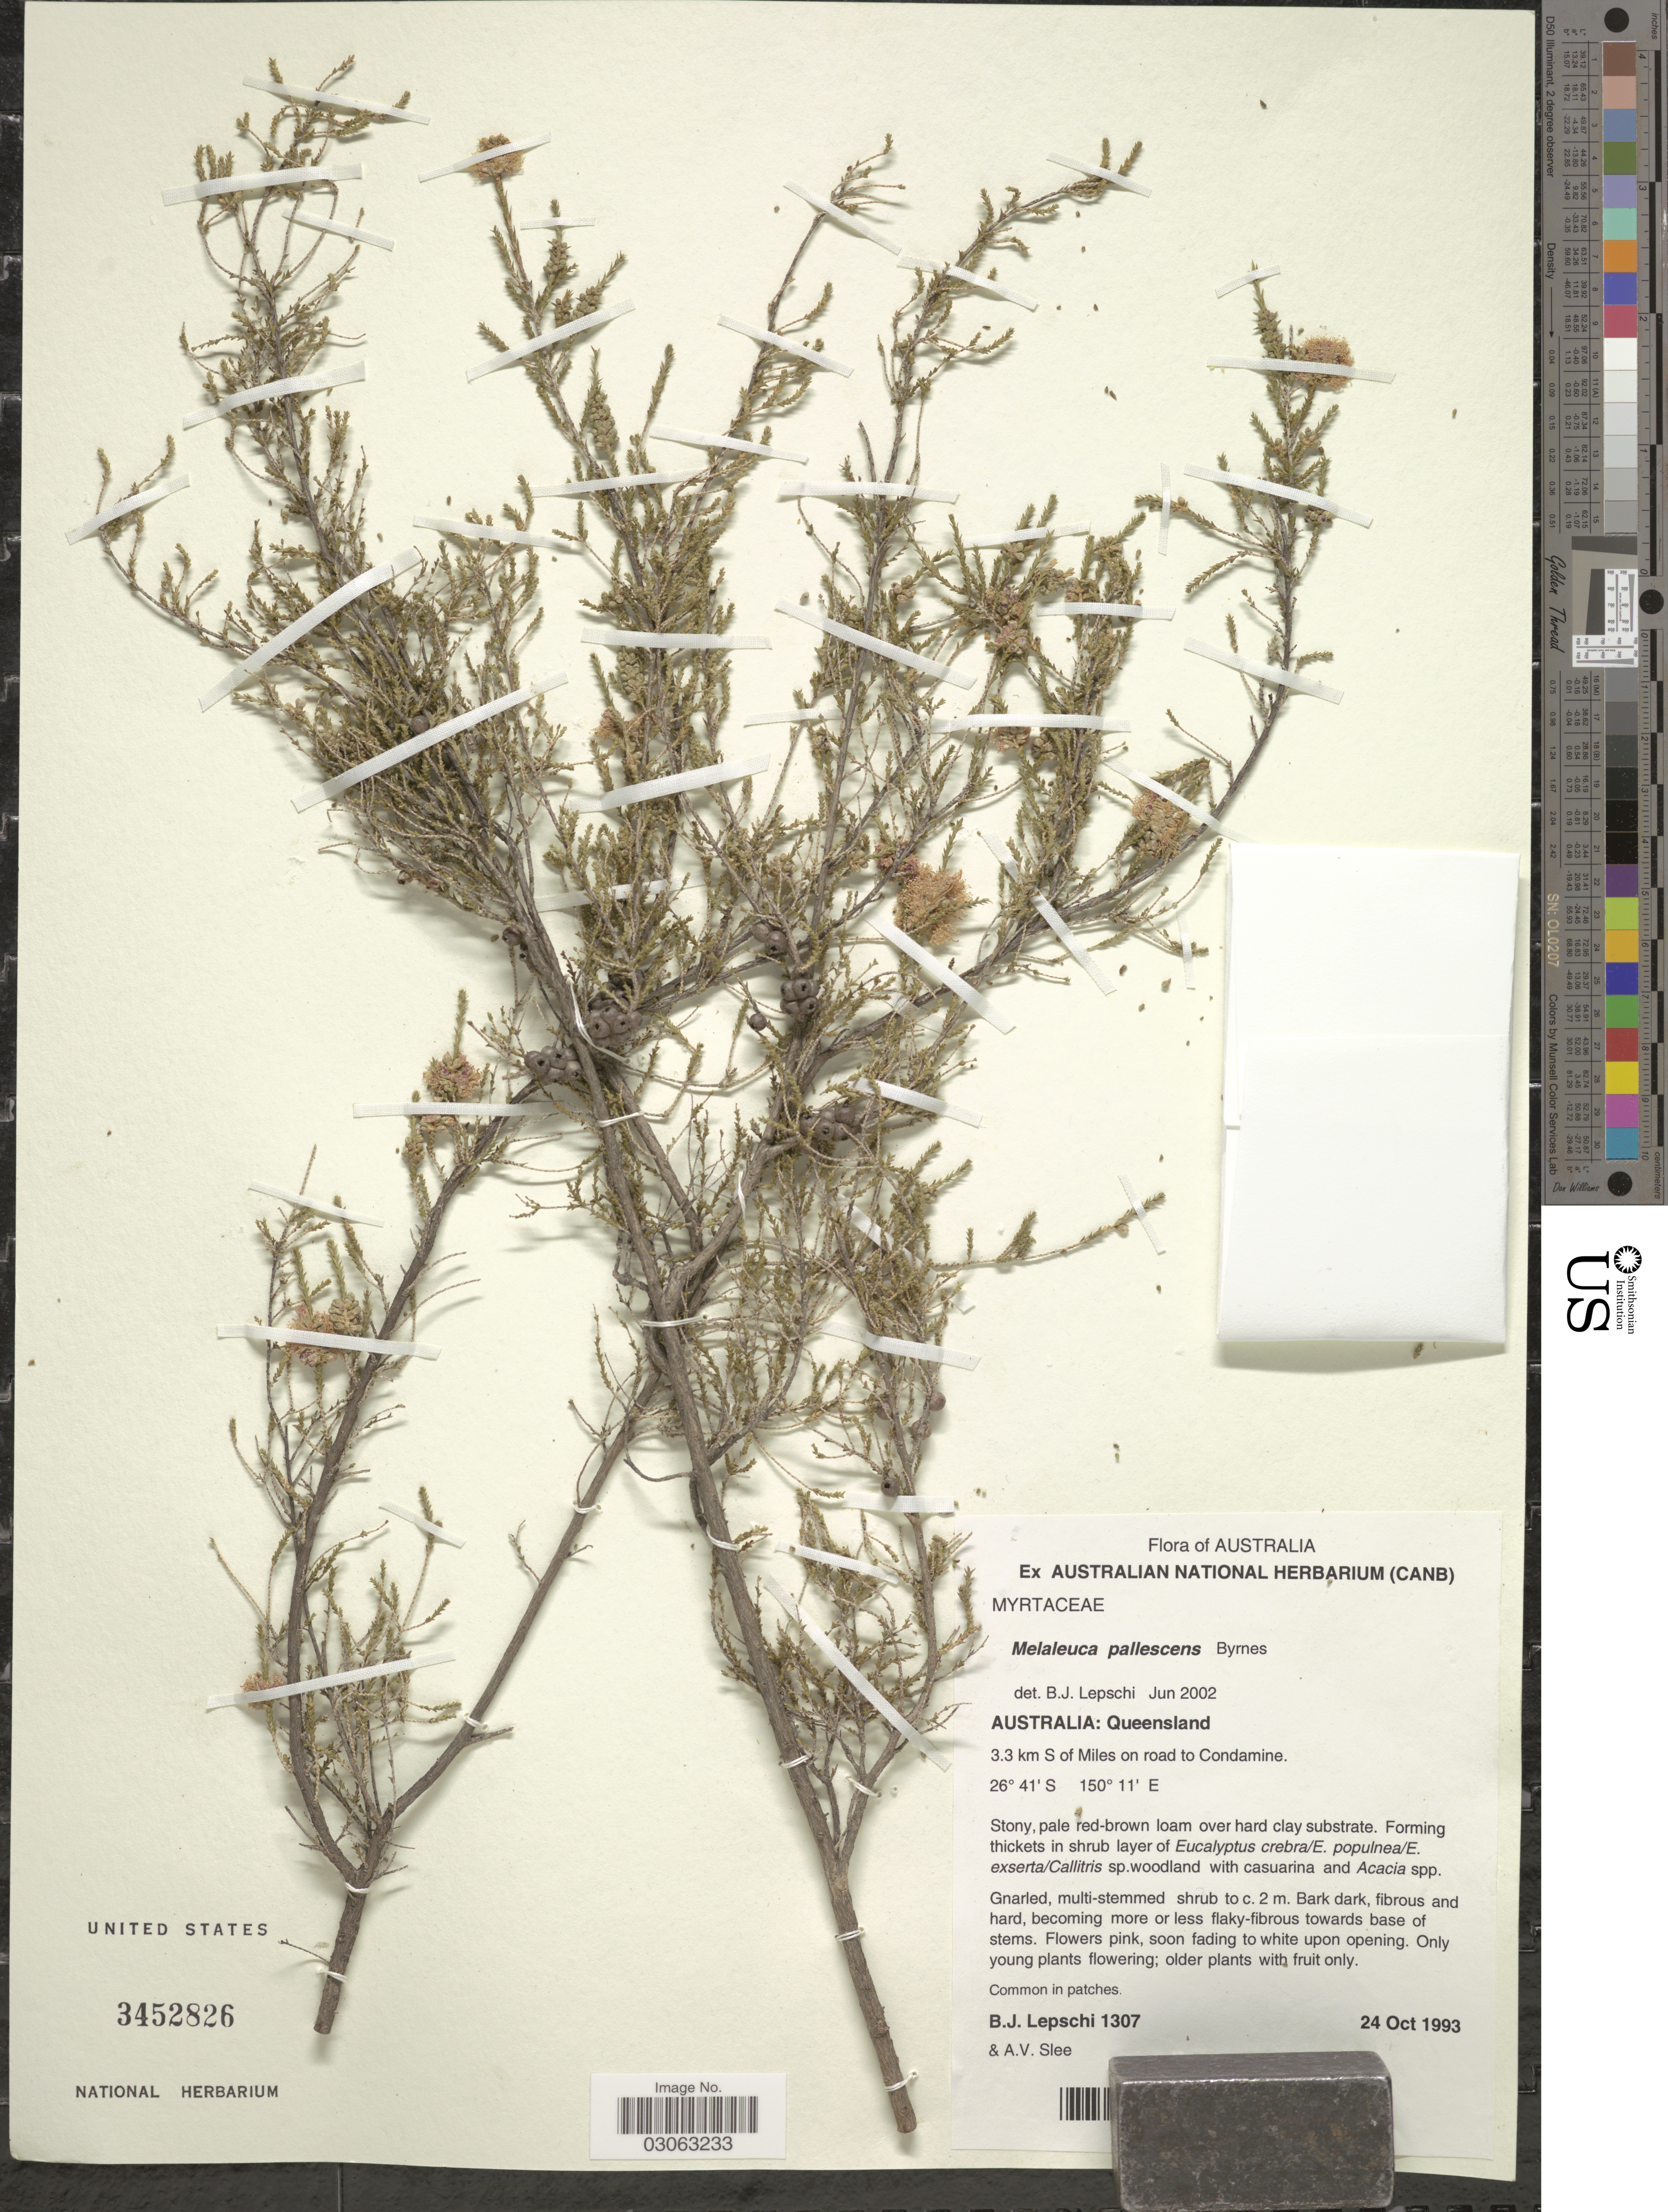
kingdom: Plantae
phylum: Tracheophyta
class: Magnoliopsida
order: Myrtales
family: Myrtaceae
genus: Melaleuca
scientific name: Melaleuca pallescens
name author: Byrnes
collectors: B. Lepschi & A. Slee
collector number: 1307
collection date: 1993-10-24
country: Australia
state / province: Queensland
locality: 3.3. km S of Miles on road to Condamine.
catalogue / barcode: US 3452826